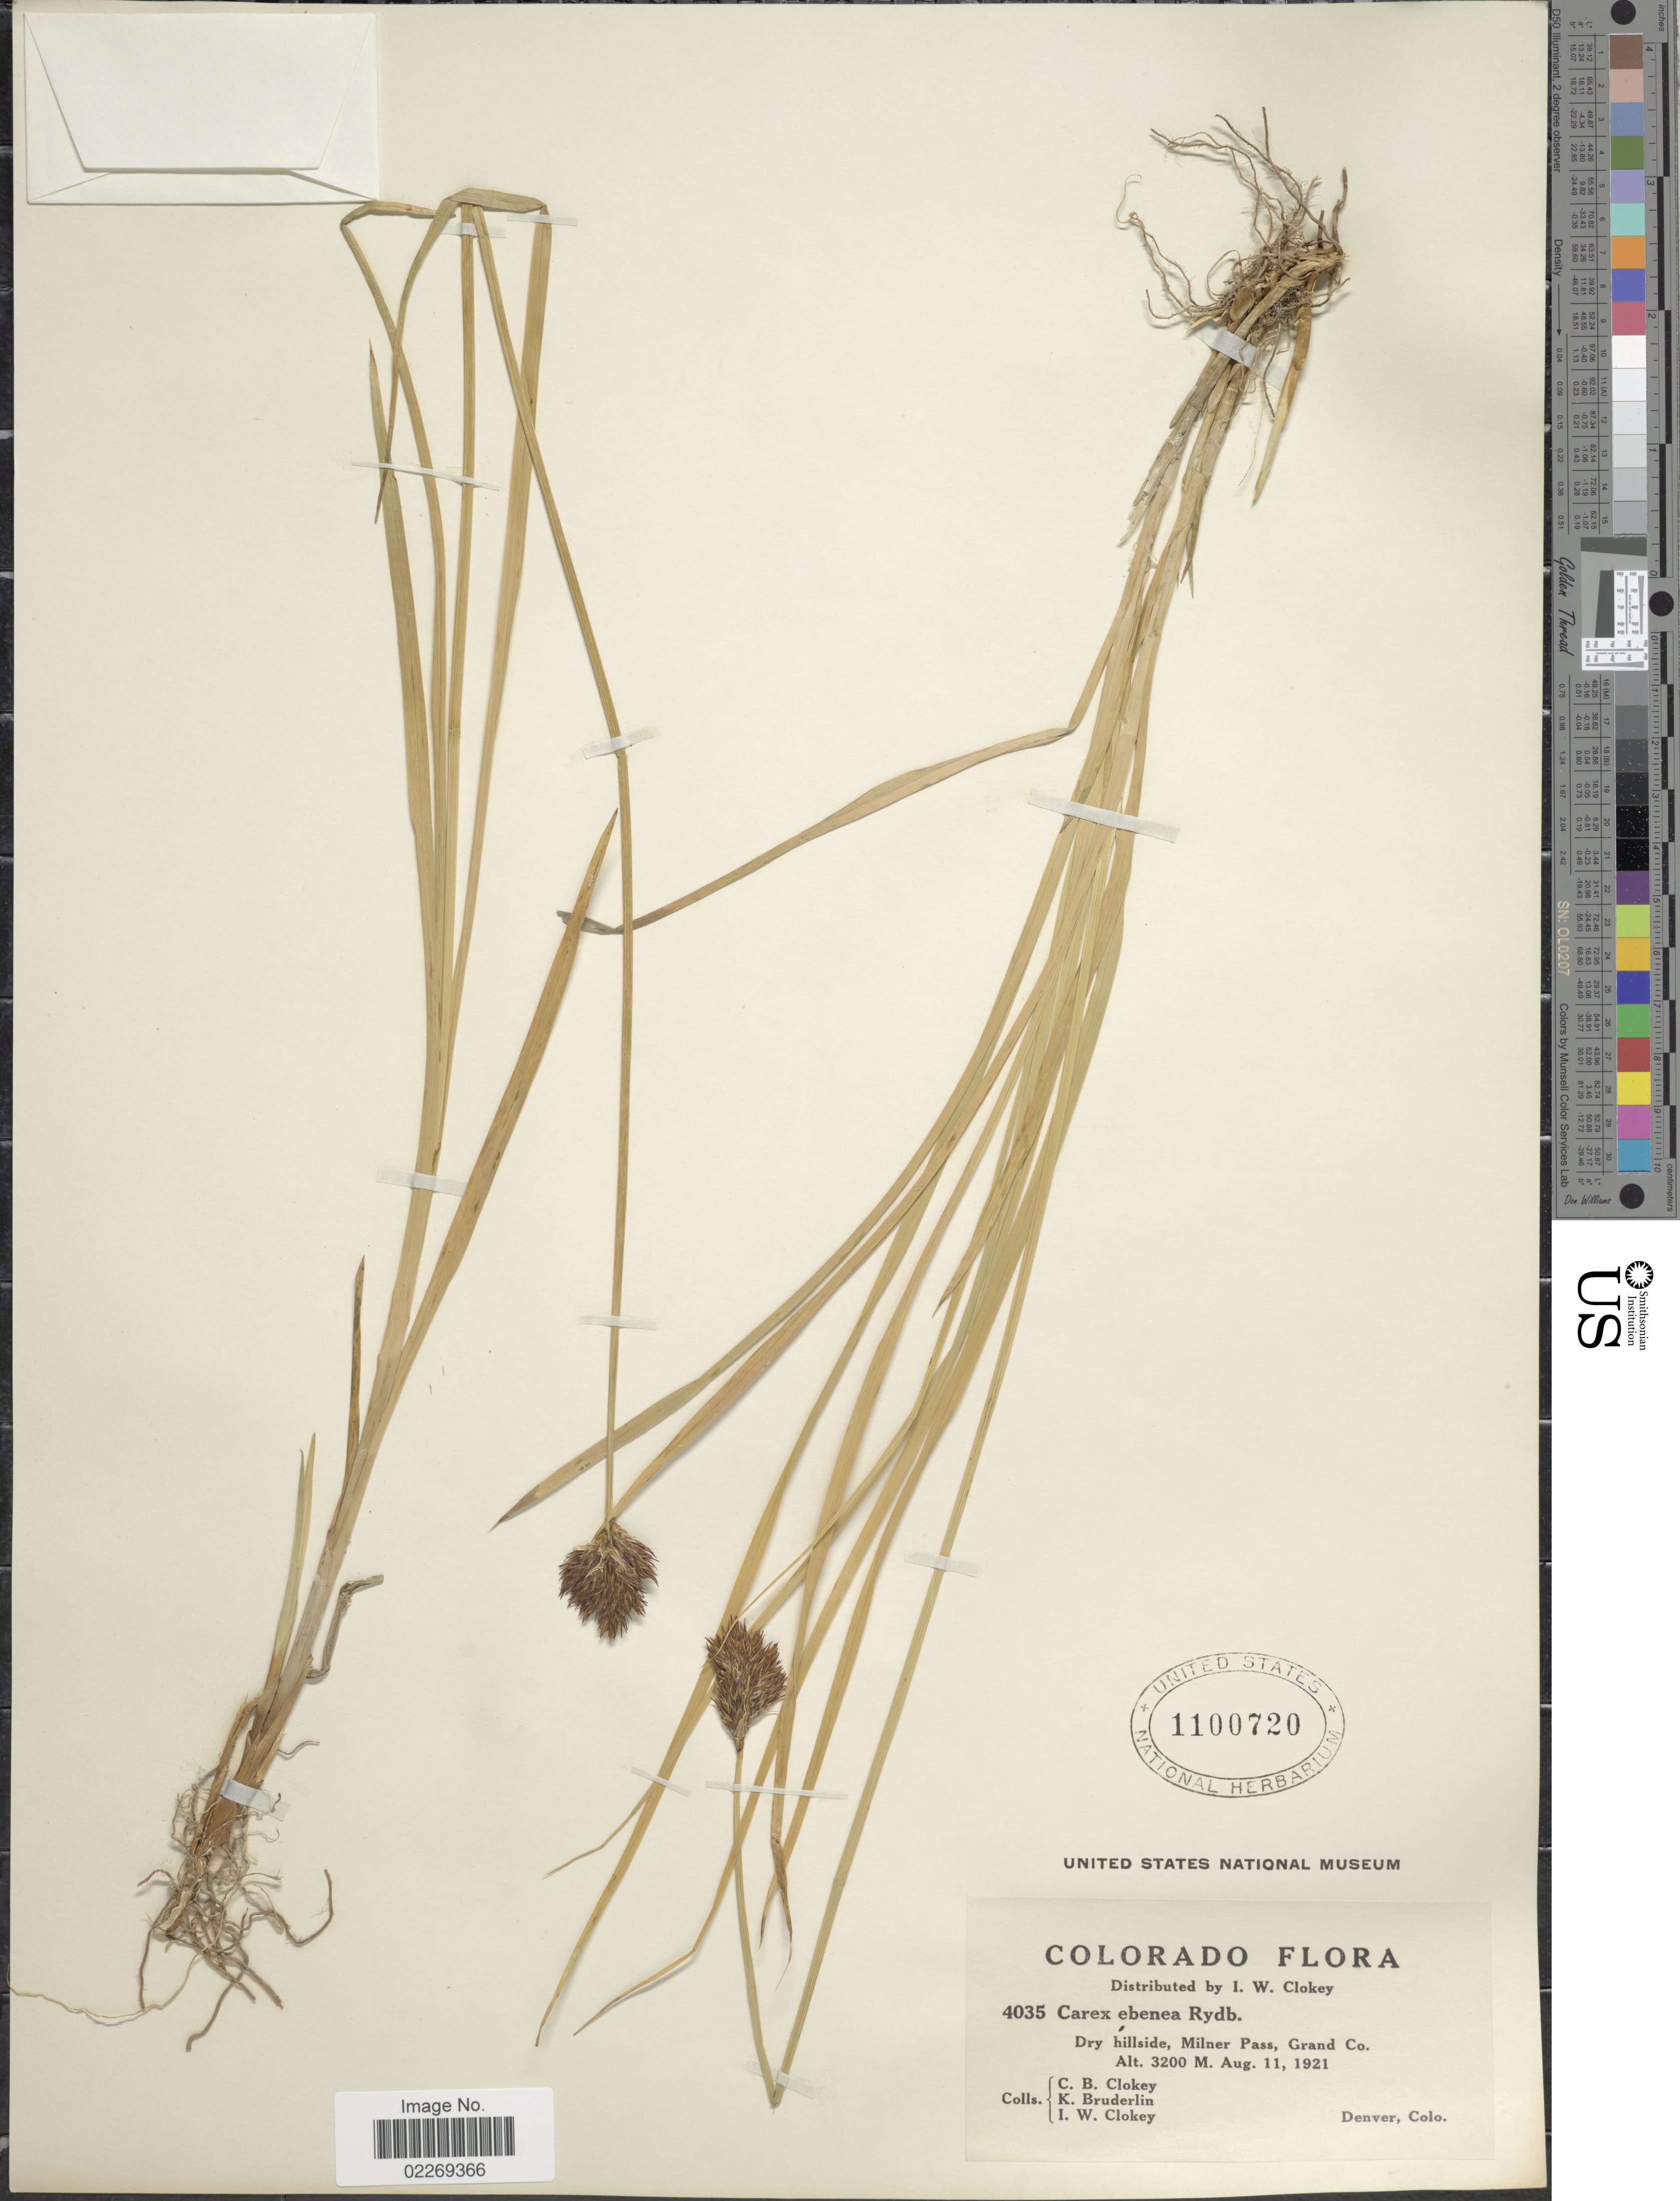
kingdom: Plantae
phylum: Tracheophyta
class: Liliopsida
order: Poales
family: Cyperaceae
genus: Carex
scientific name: Carex ebenea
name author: Rydb.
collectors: C. Clokey, K. Bruderlin & I. W. Clokey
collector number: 4035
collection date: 1921-08-11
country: United States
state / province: Colorado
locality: Dry hillside, Milner Pass, Grand Co.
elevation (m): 3200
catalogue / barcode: US 1100720